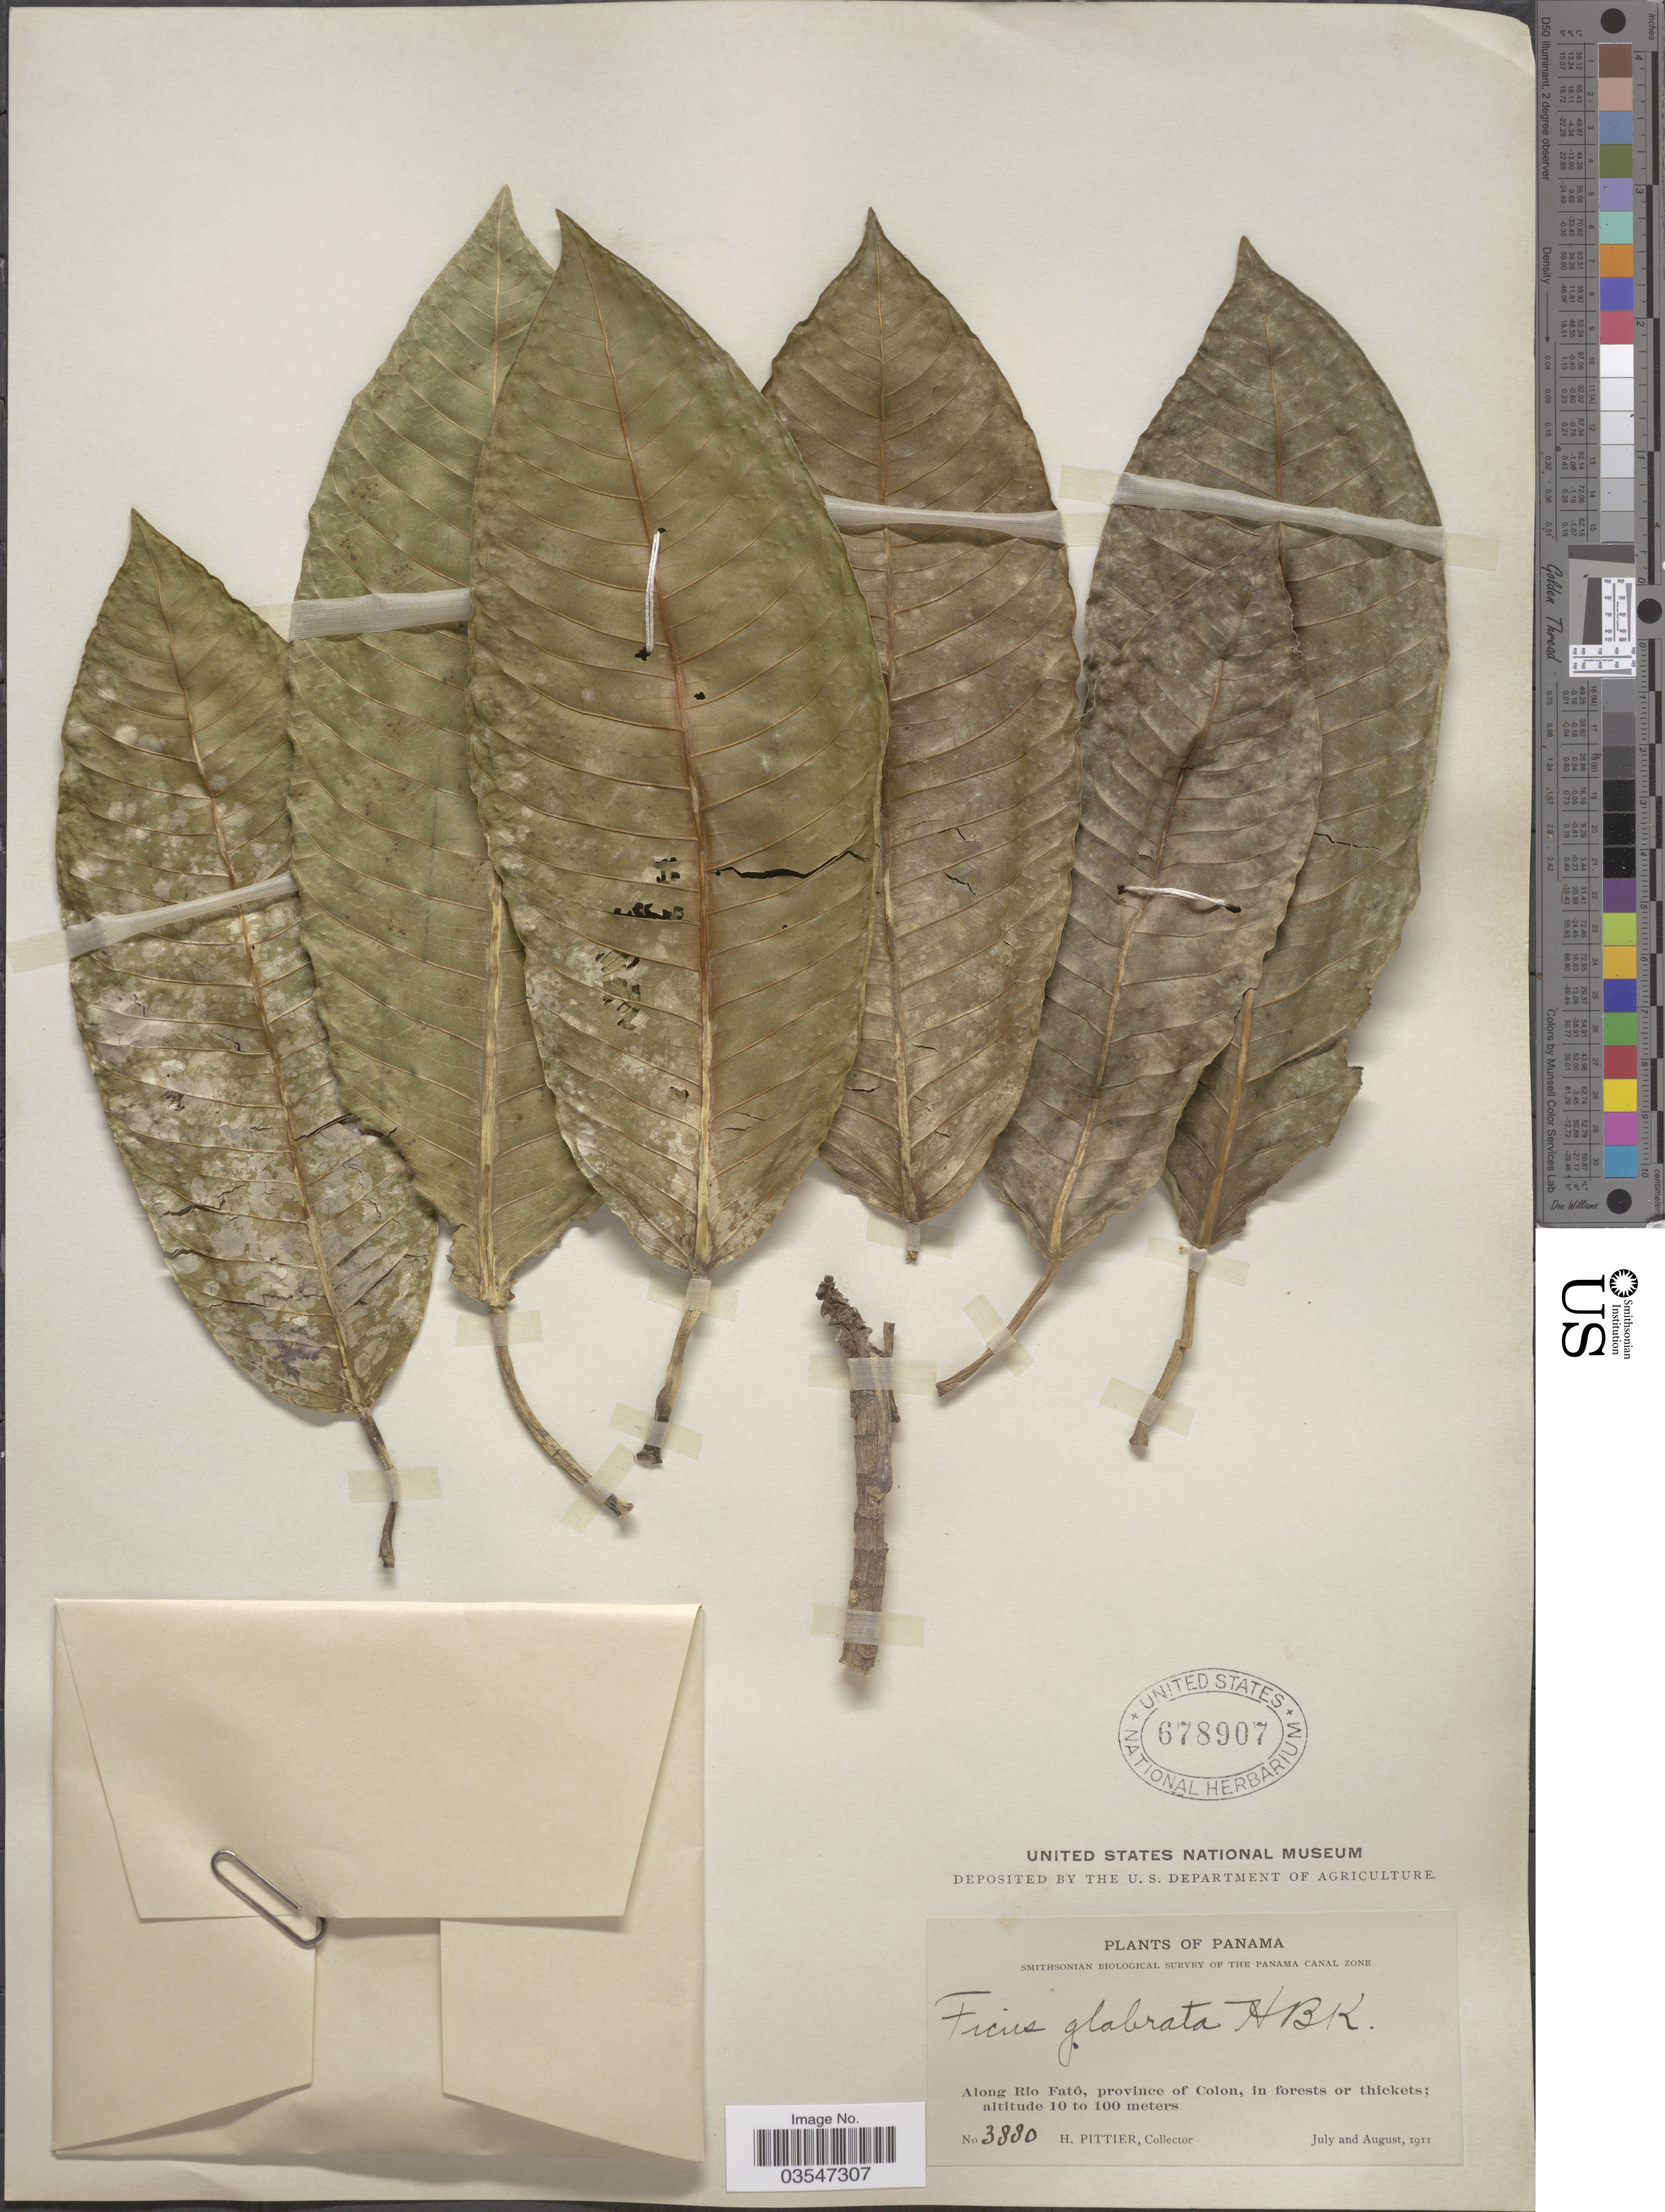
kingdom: Plantae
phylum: Tracheophyta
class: Magnoliopsida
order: Rosales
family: Moraceae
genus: Ficus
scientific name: Ficus insipida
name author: Willd.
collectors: H. F. Pittier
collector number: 3880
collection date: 1911-07/1911-08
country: Panama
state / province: Colón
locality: Along Rio Fató, province of Colon.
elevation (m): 10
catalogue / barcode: US 678907